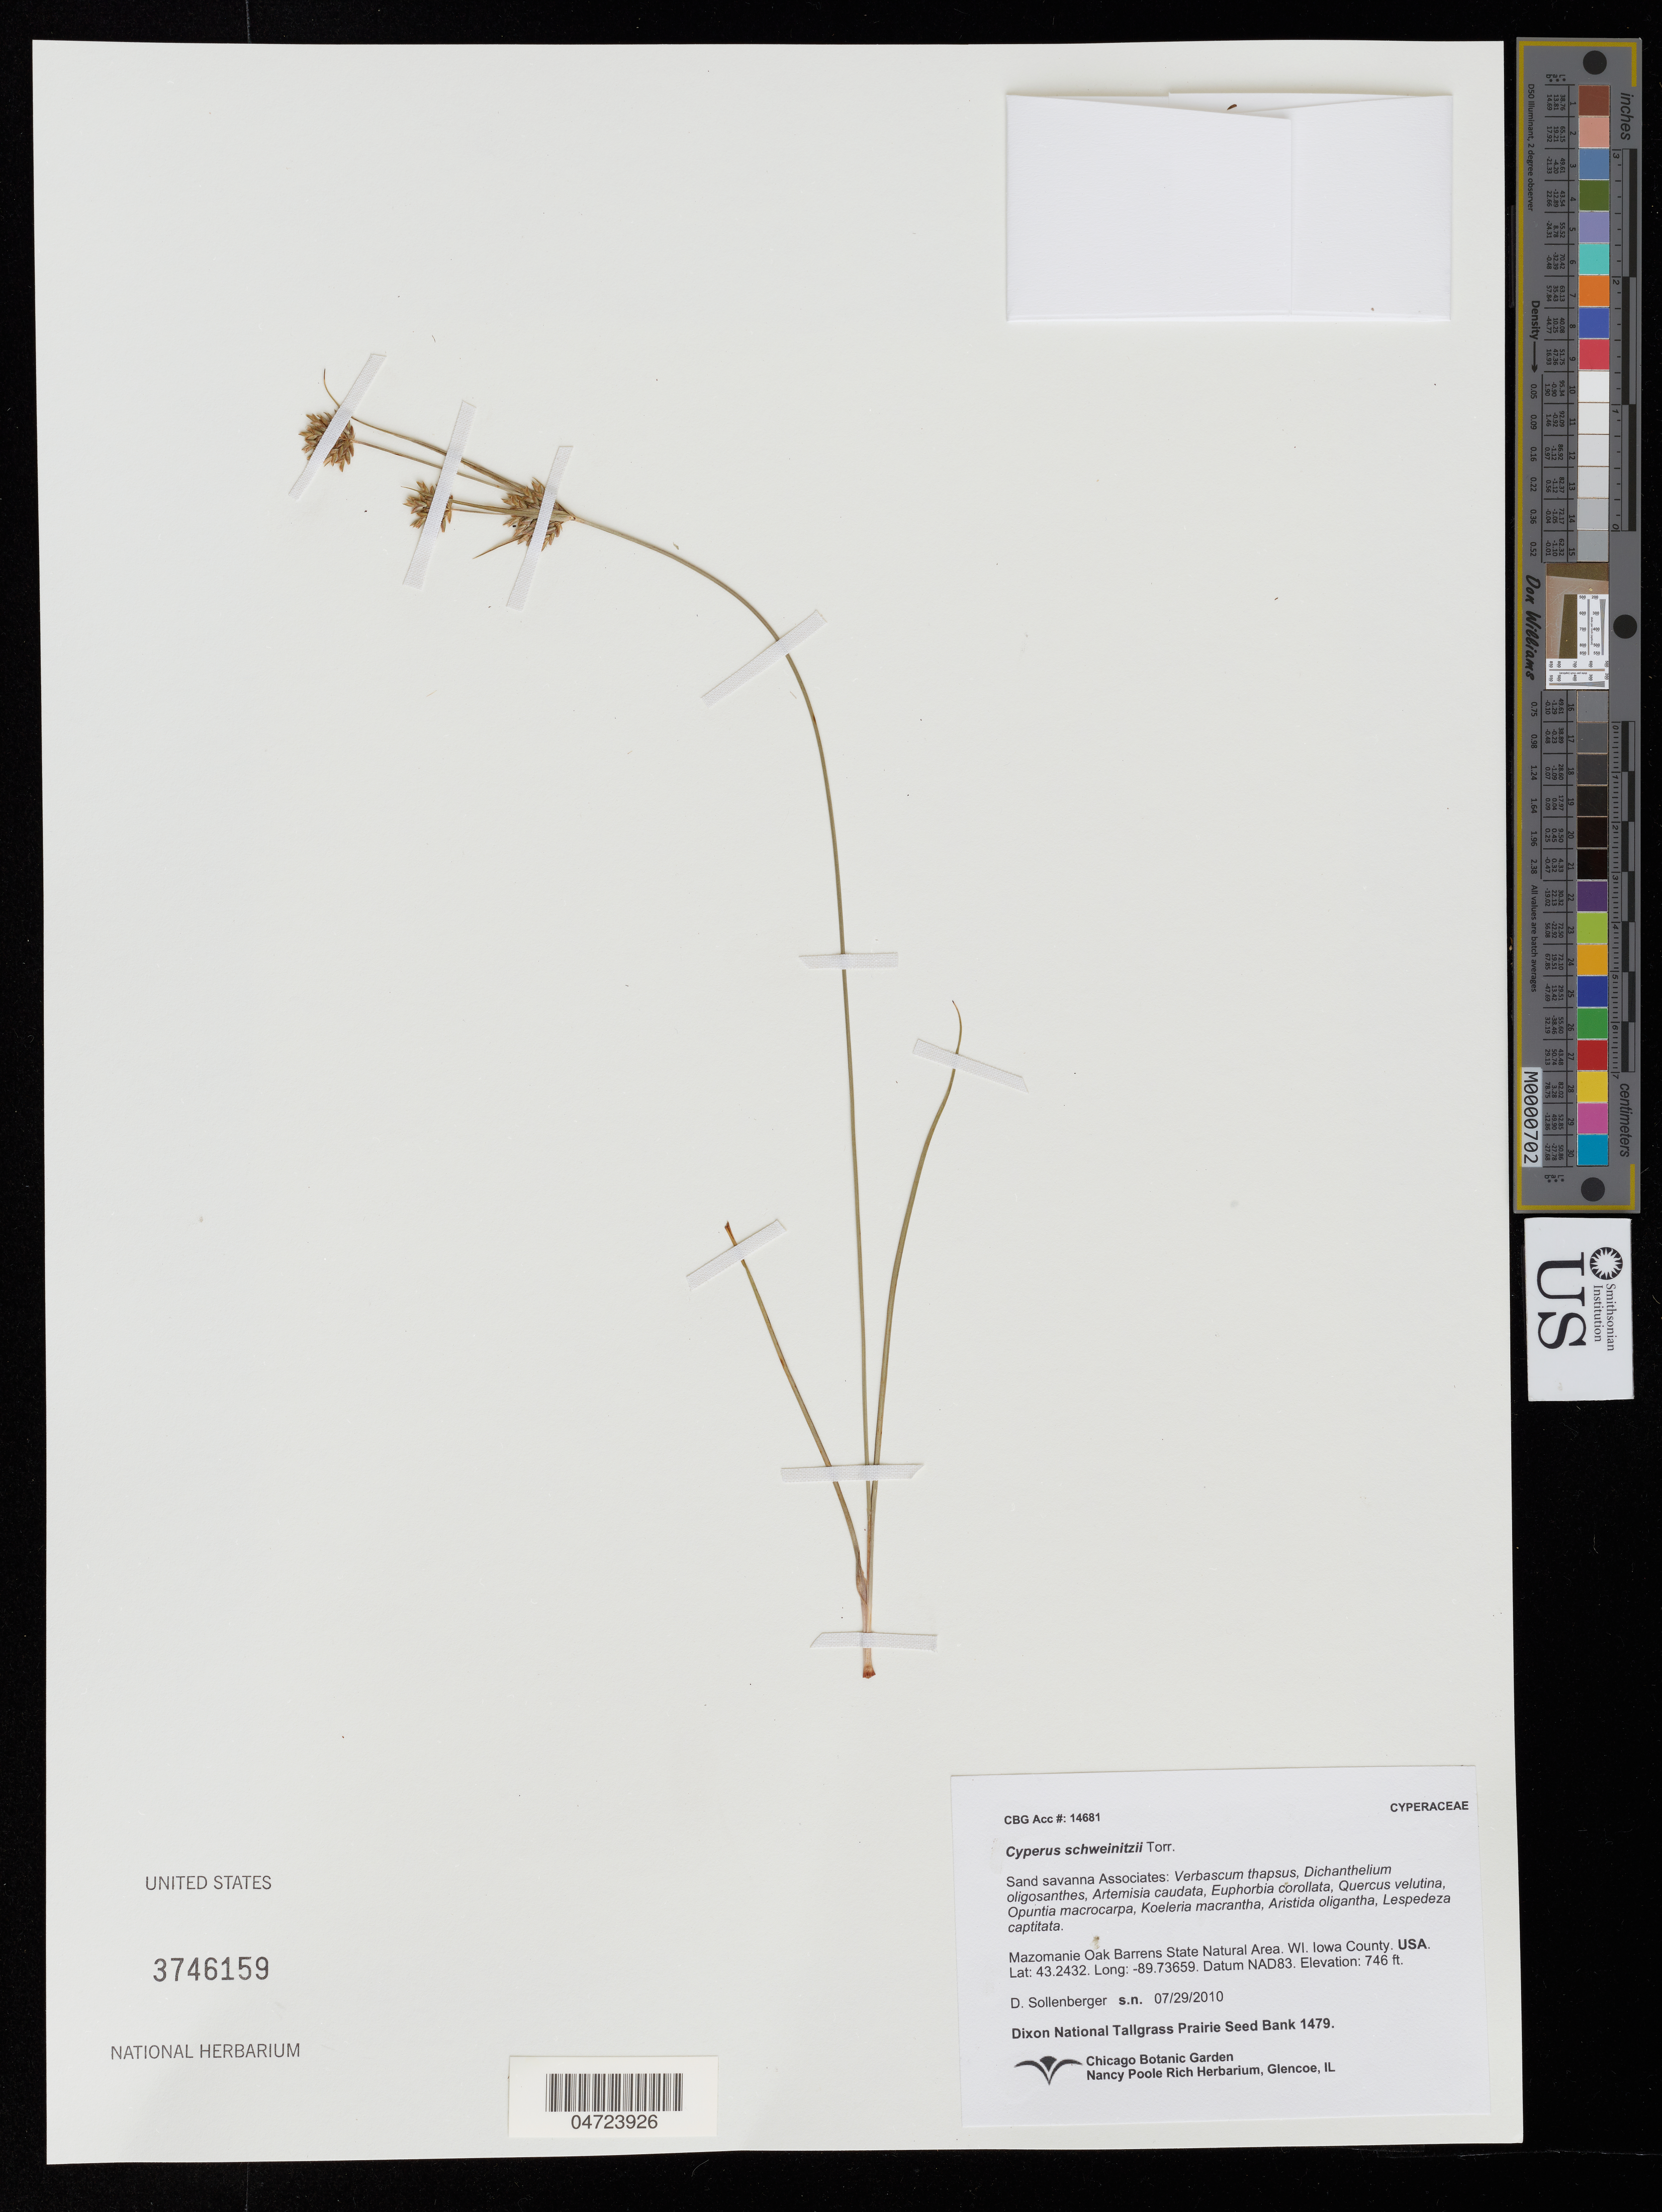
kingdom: Plantae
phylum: Tracheophyta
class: Liliopsida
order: Poales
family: Cyperaceae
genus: Cyperus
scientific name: Cyperus schweinitzii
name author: Torr.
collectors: D. Sollenberger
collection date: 2010-07-29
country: United States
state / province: Wisconsin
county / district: Iowa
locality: Mazomanie Oak Barrens State Natural Area. Iowa County.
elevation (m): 227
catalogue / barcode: US 3746159